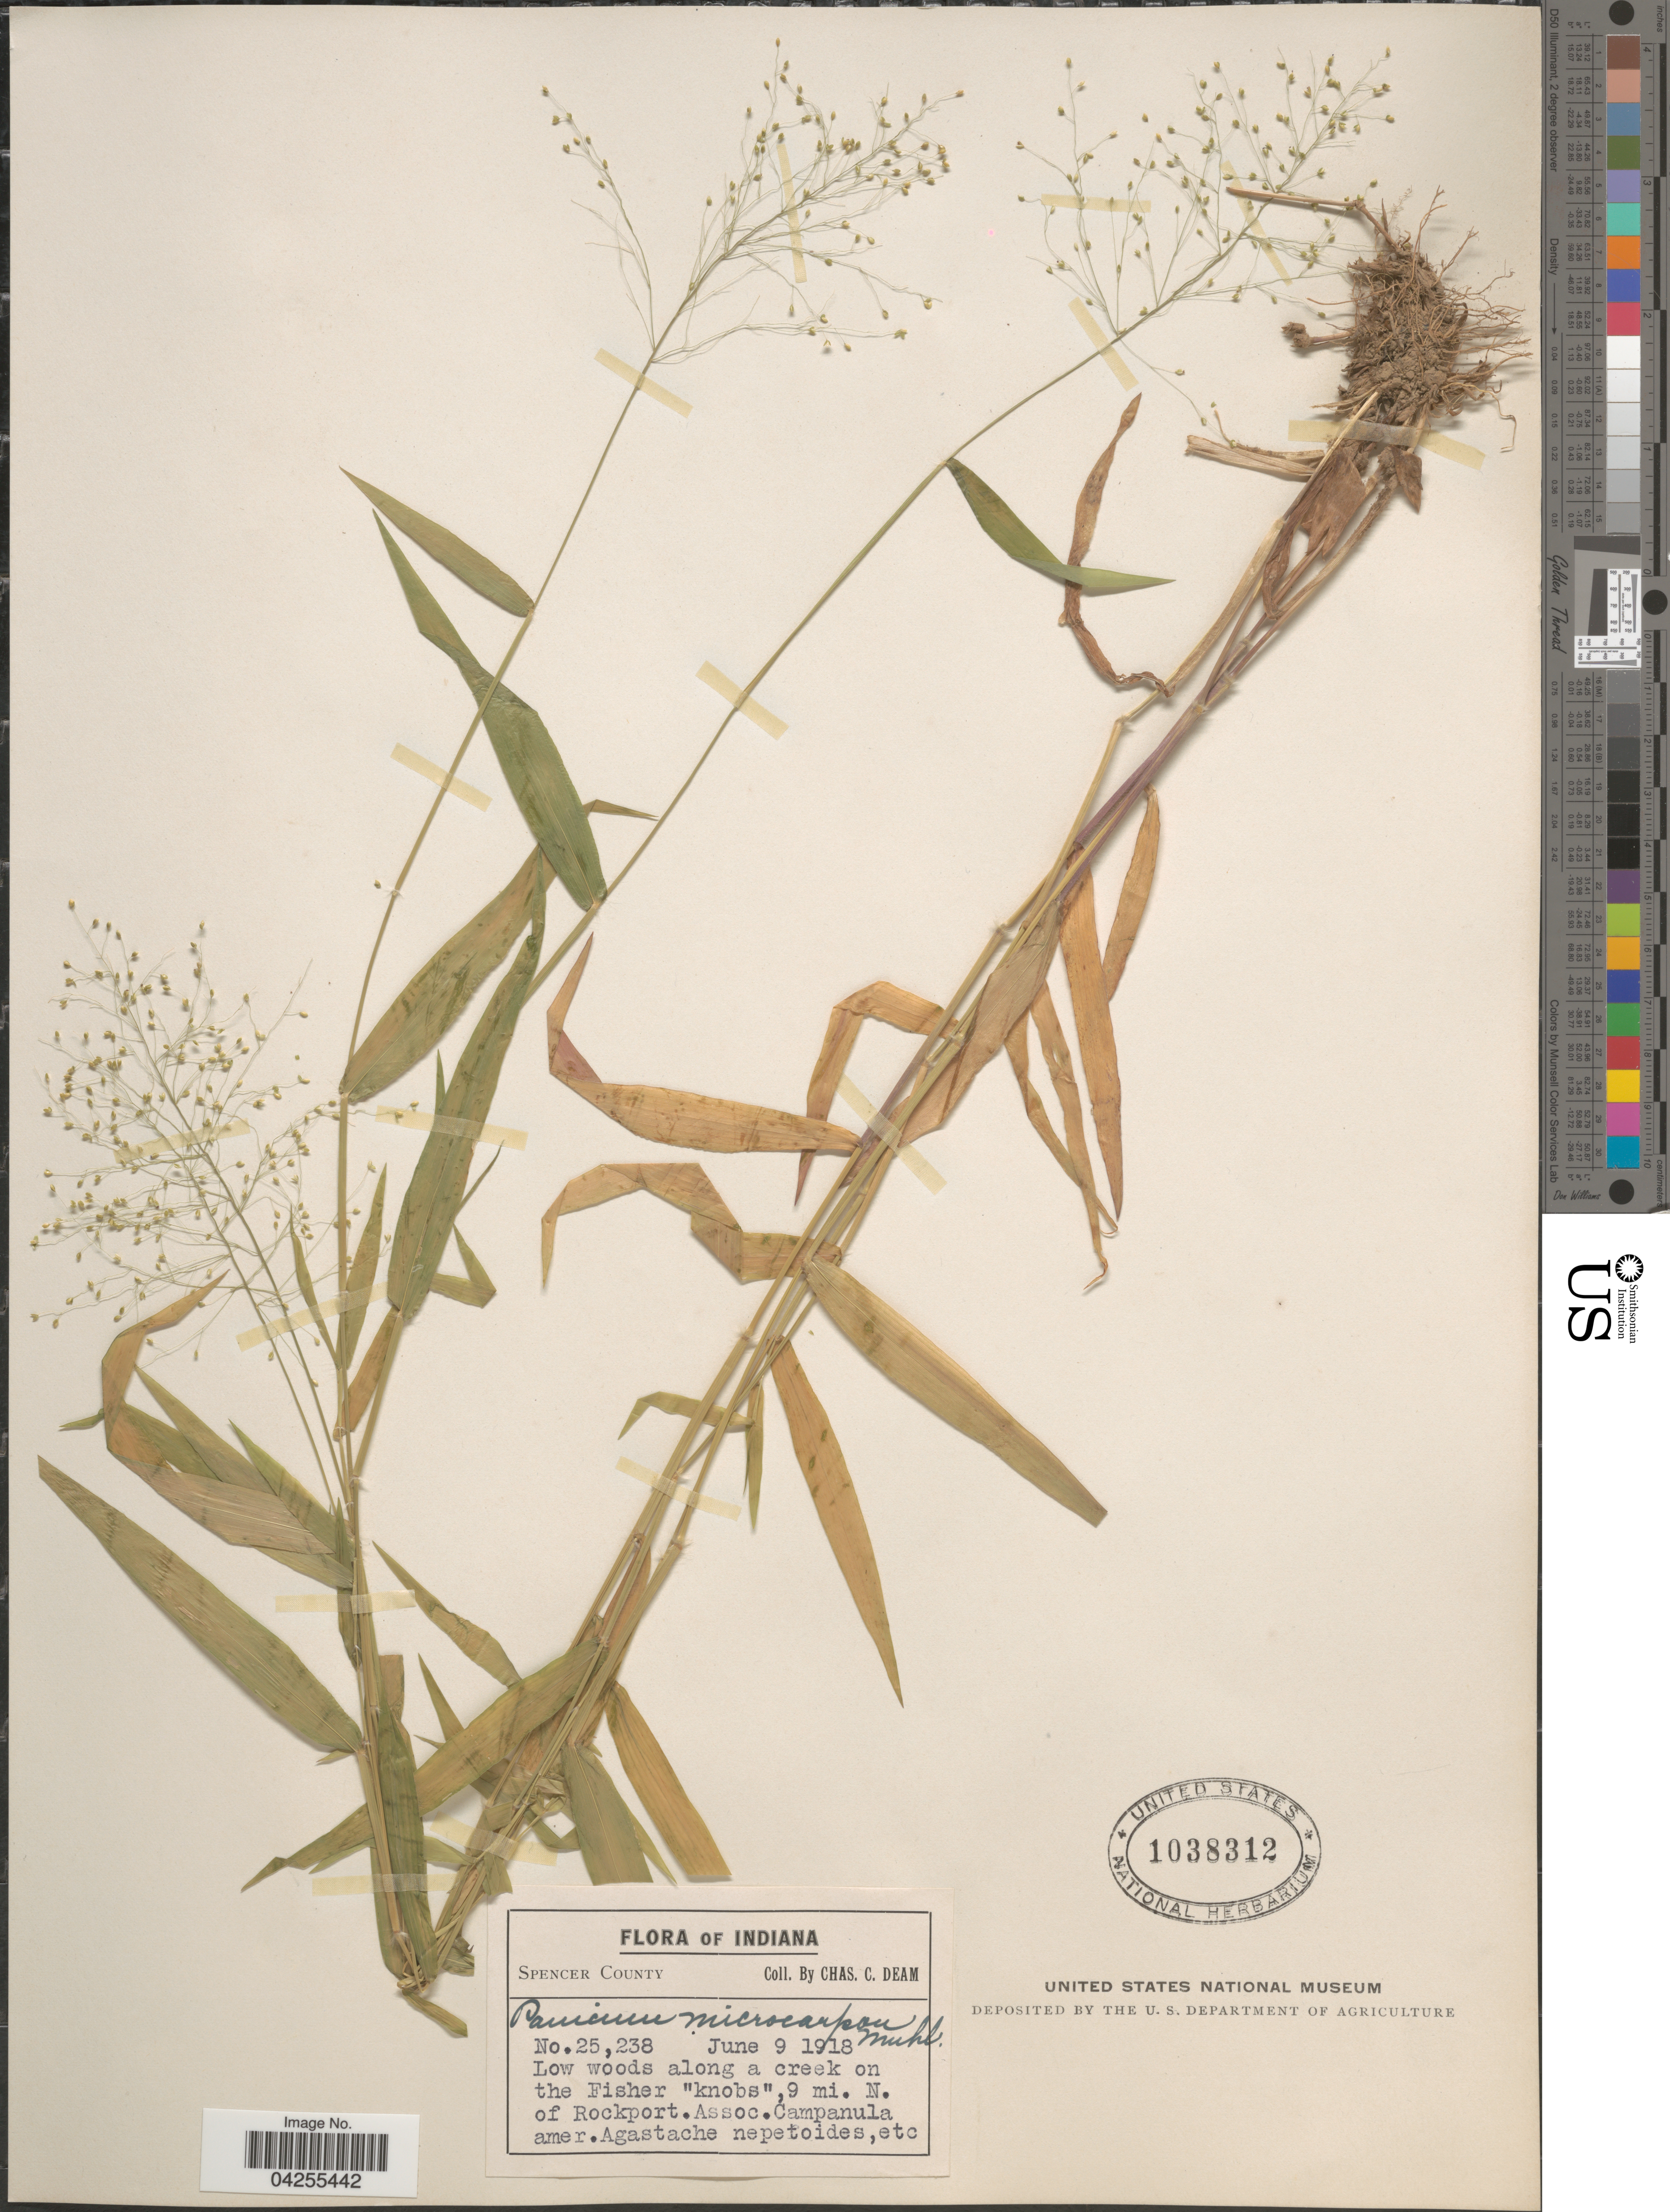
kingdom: Plantae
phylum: Tracheophyta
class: Liliopsida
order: Poales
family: Poaceae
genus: Dichanthelium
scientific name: Dichanthelium dichotomum var. dichotomum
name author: (L.) Gould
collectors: C. C. Deam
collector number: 25238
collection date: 1918-06-09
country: United States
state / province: Indiana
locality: Spencer County. Low woods along a creek on the Fisher "knobs", 9 mi. N. of Rockport.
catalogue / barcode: US 1038312